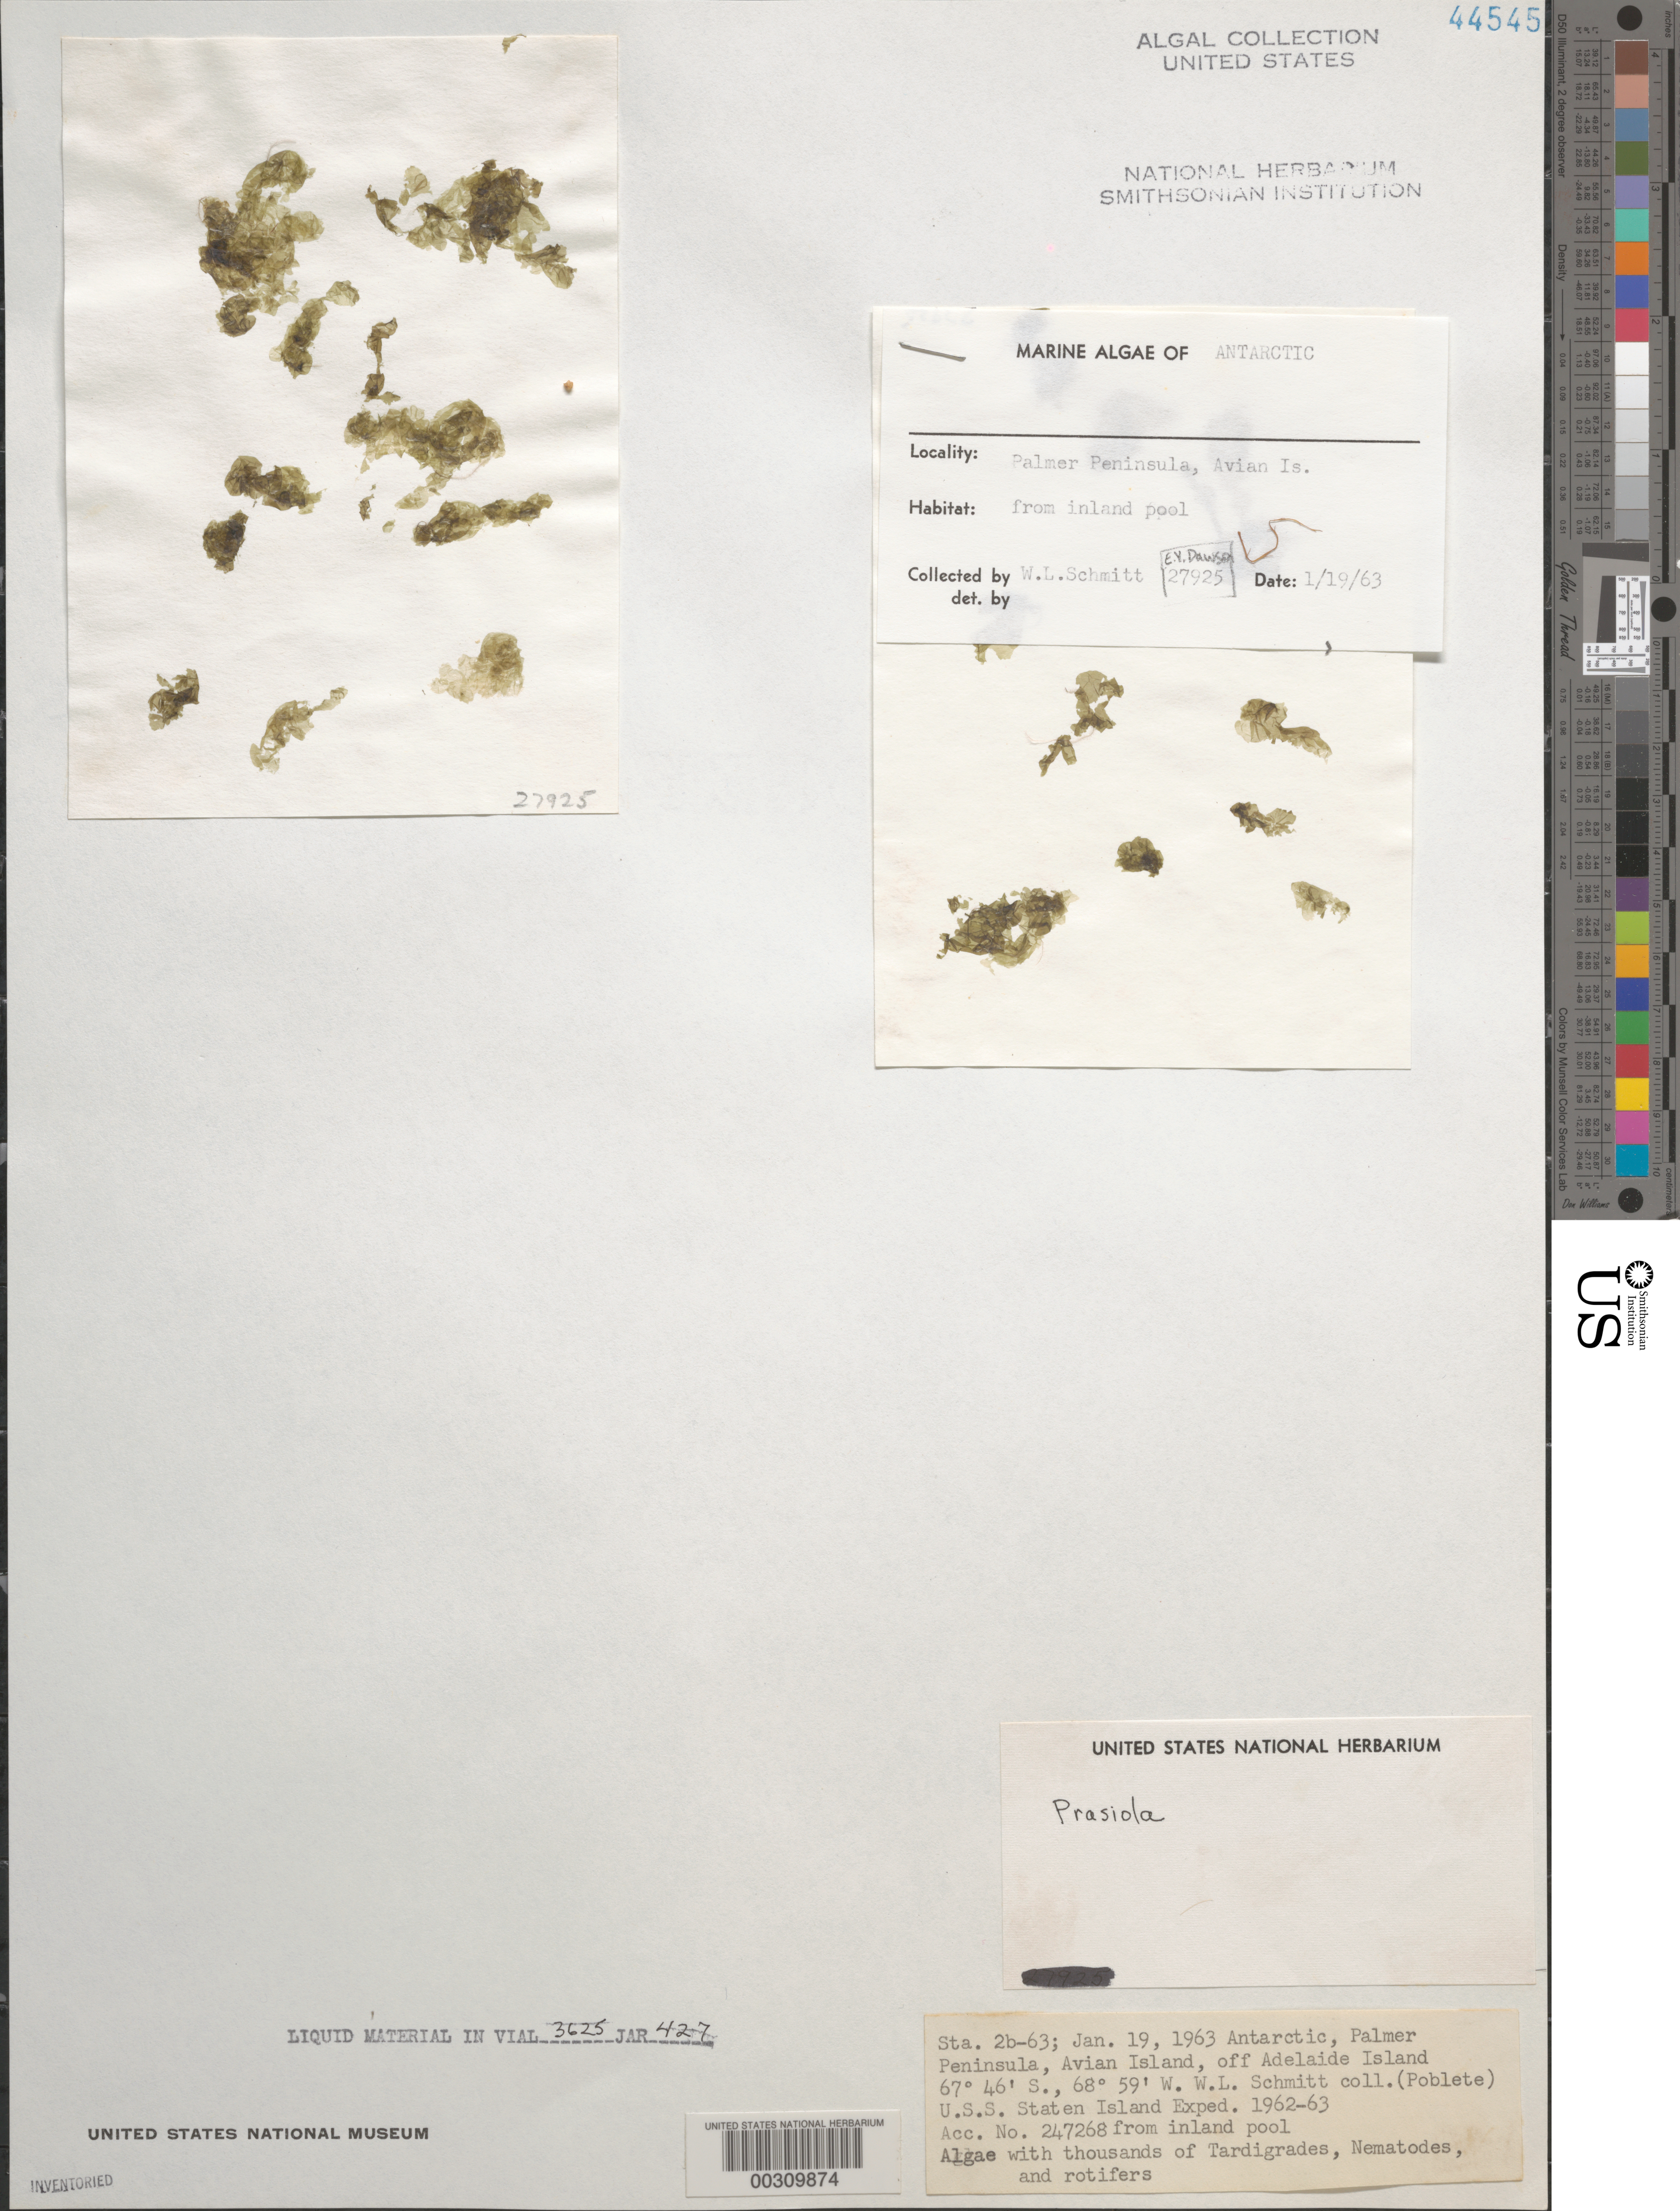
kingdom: Plantae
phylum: Chlorophyta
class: Trebouxiophyceae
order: Prasiolales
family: Prasiolaceae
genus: Prasiola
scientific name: Prasiola sp.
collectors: W. L. Schmitt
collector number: Station 2b-63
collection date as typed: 19 Jan 1963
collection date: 1963-01-19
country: Antarctica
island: Avian Island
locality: Antarctic Peninsula, off Adelaide Island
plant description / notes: USS Staten Island Expedition, 1962-1963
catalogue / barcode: US 44545